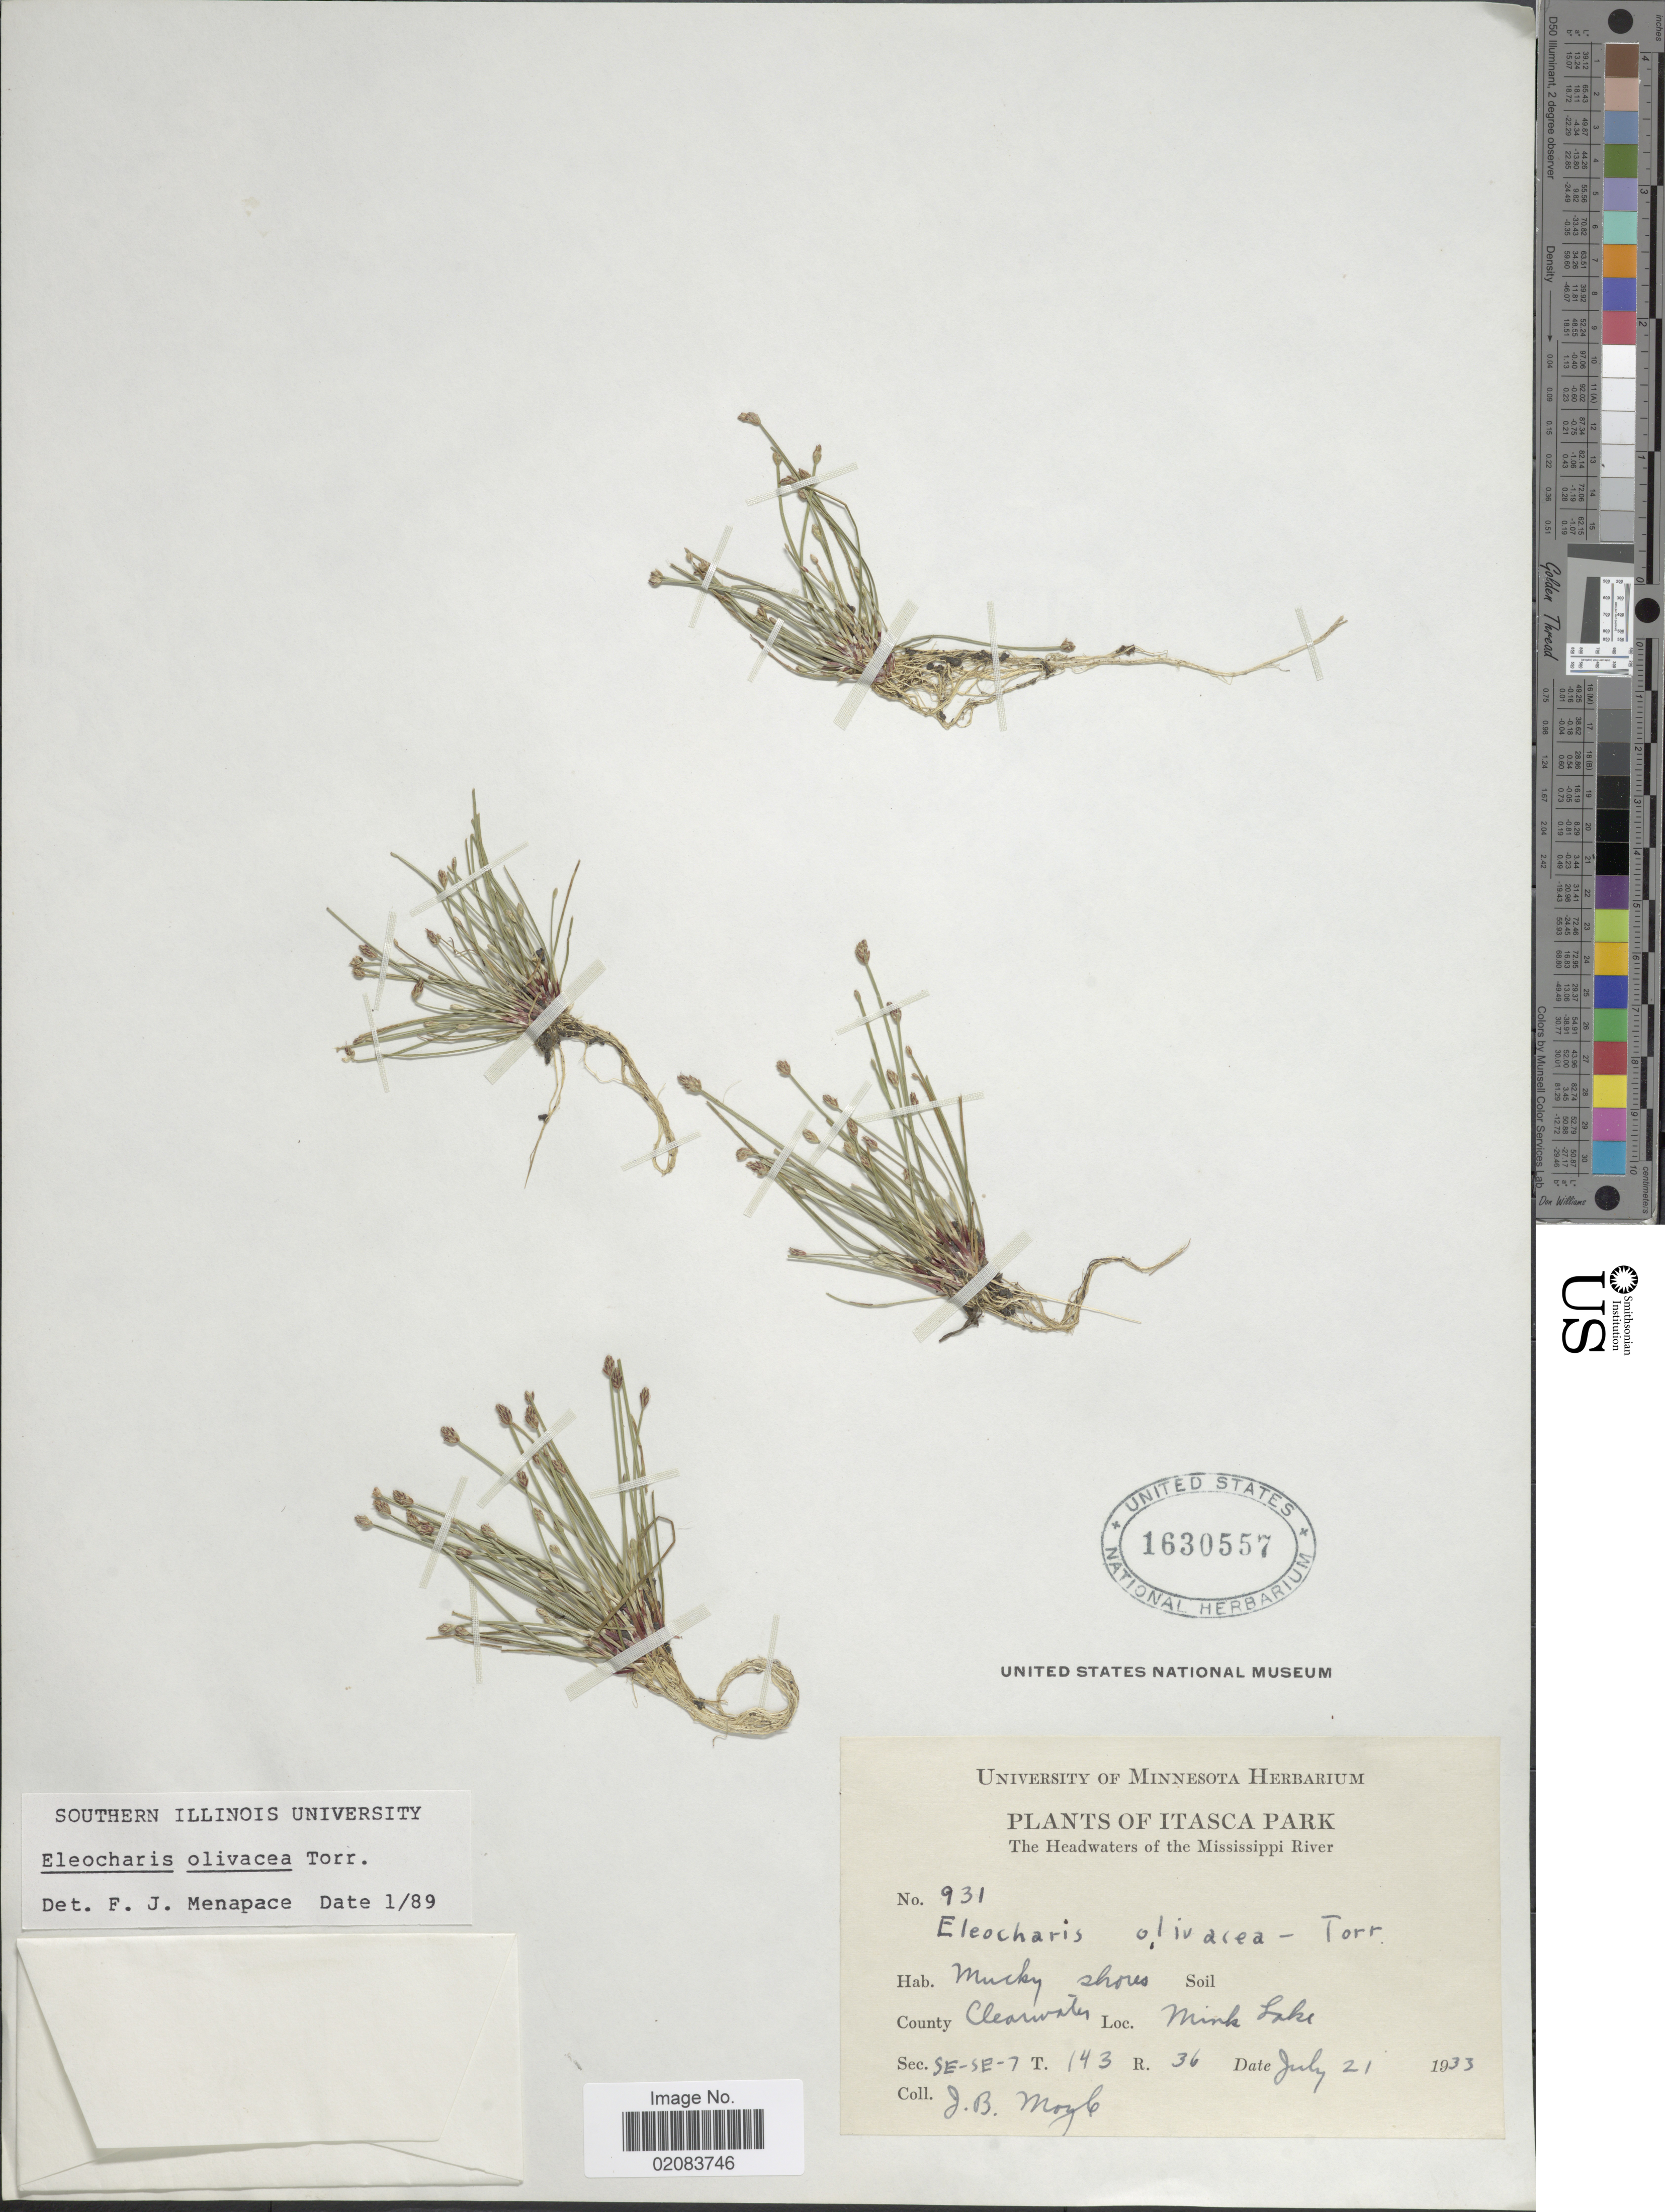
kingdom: Plantae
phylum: Tracheophyta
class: Liliopsida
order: Poales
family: Cyperaceae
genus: Eleocharis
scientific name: Eleocharis olivacea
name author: Torr.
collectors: J. Moyle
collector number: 931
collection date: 1933-07-21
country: United States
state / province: Minnesota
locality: Itasca Park, the headwaters of the Mississippi River, County Clearwater, Mink Lake, SE-SE-7, T. 143. R36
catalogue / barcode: US 1630557